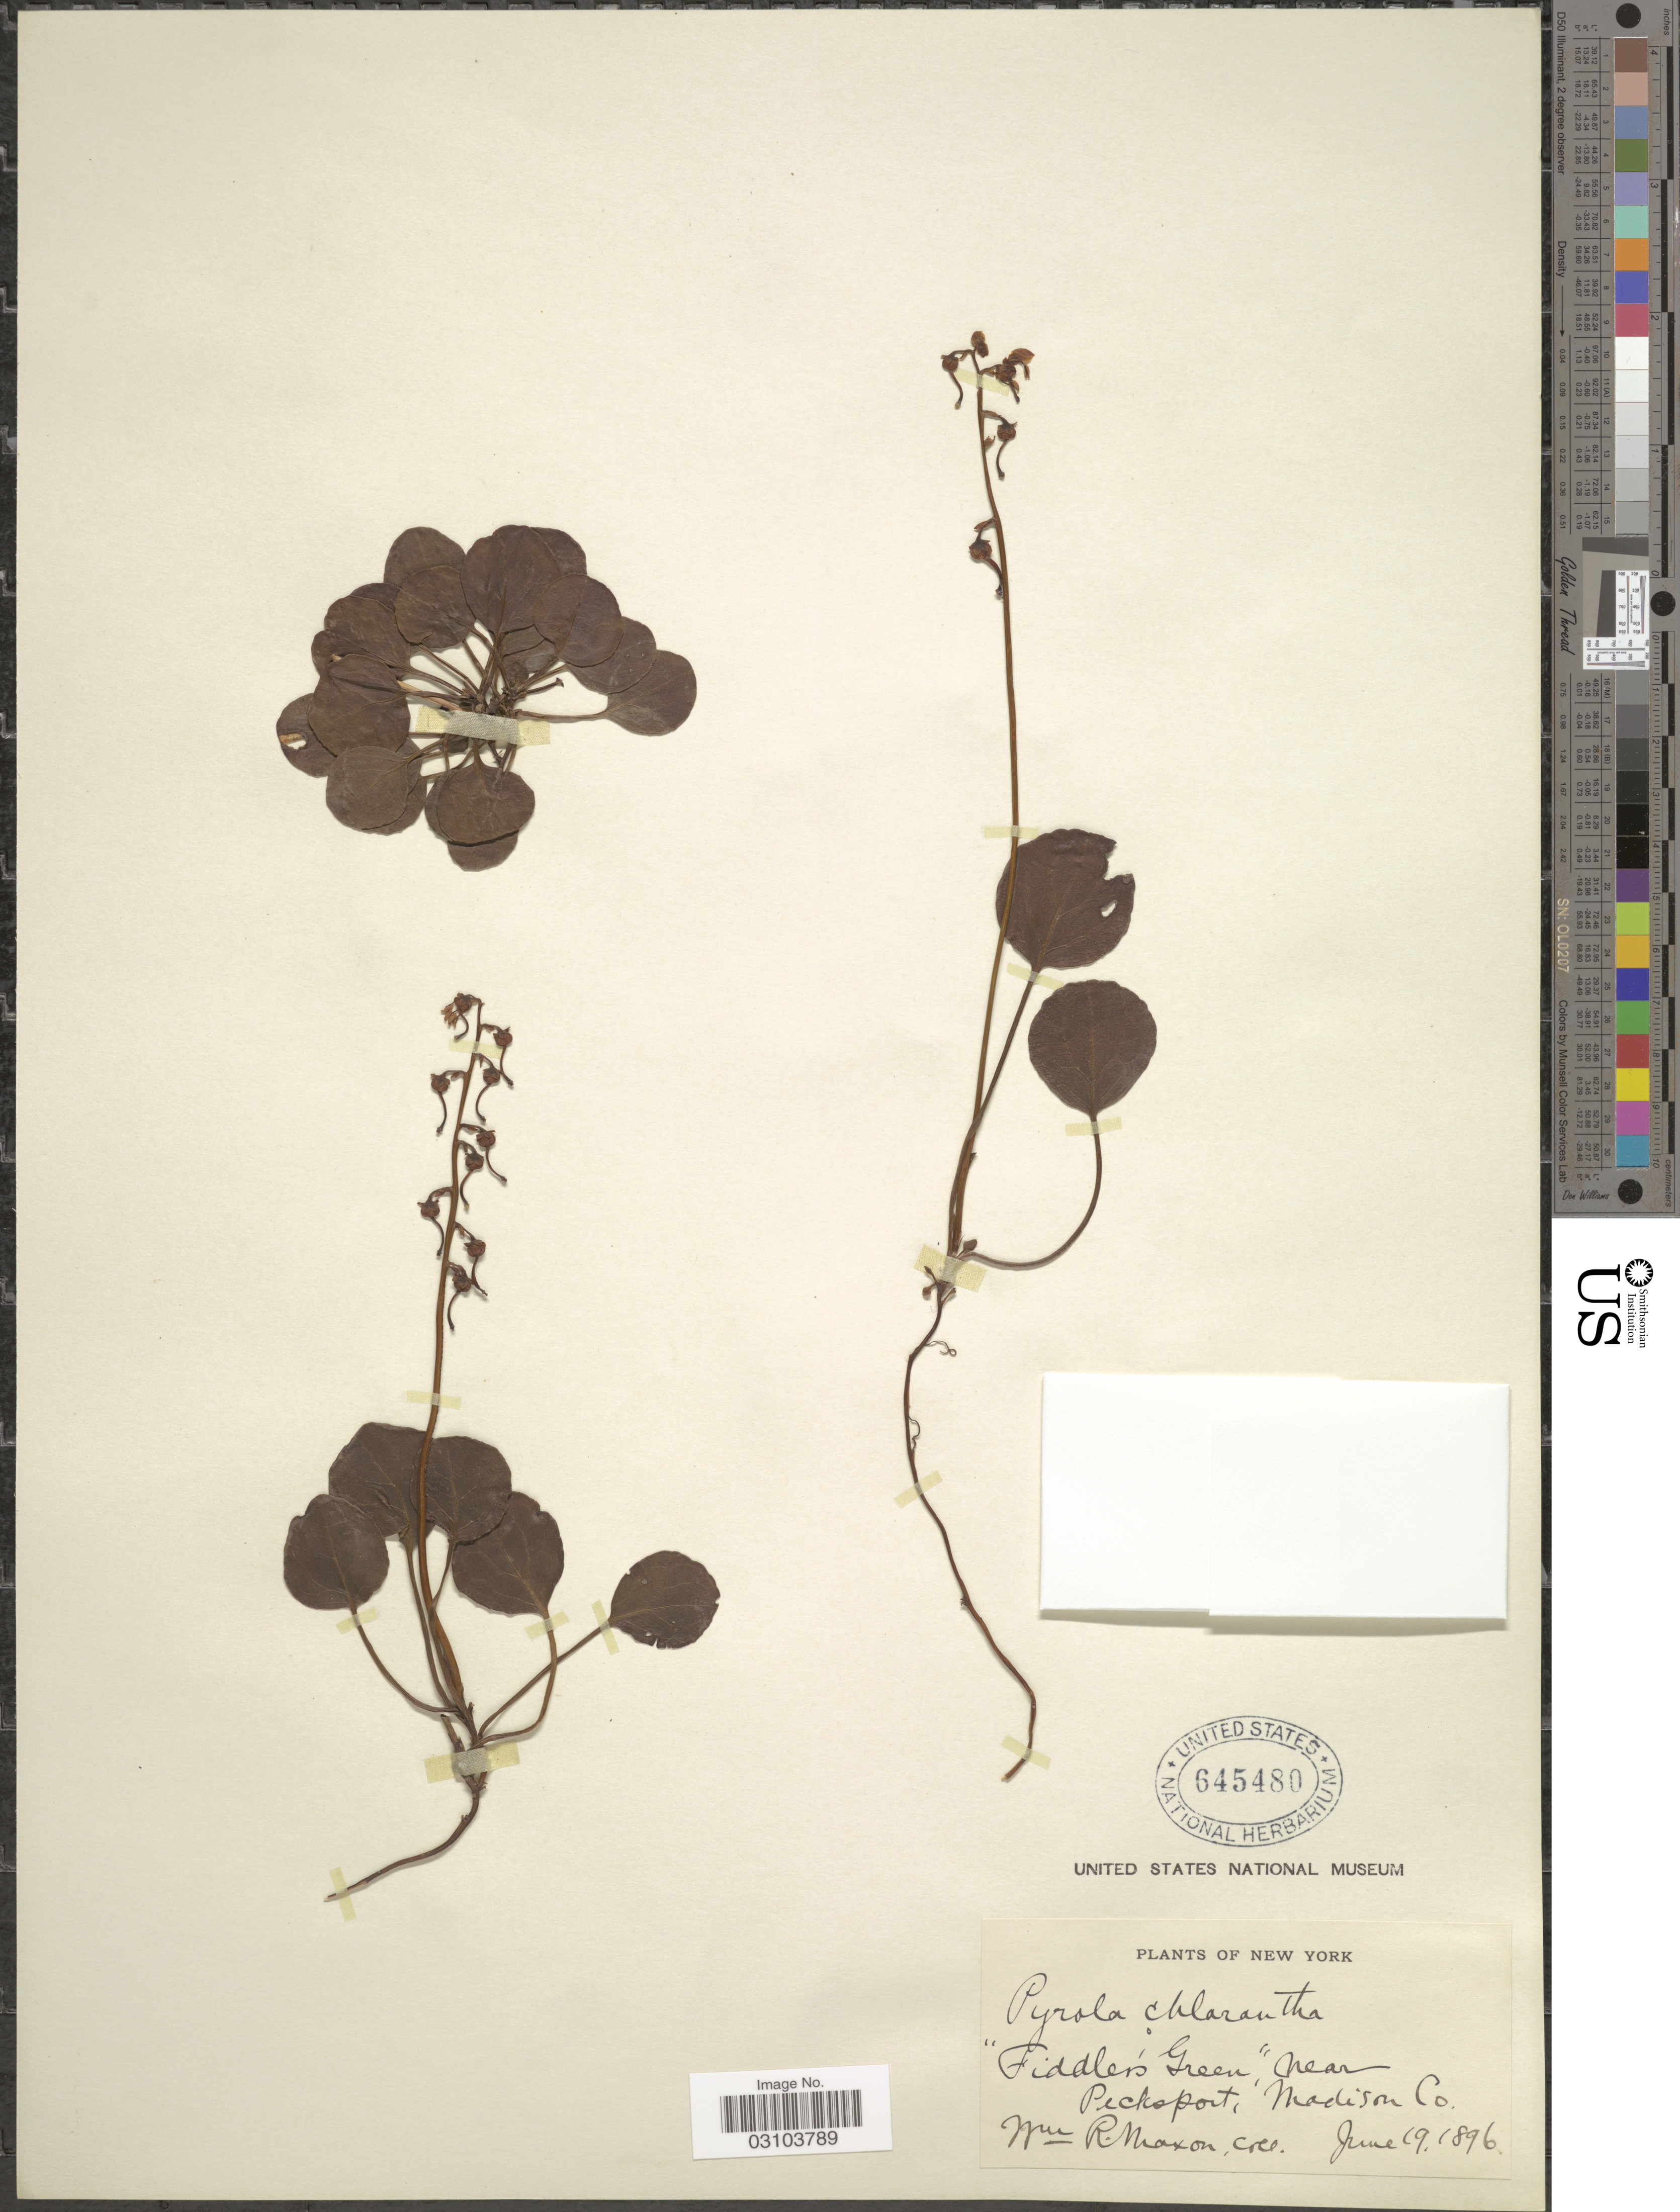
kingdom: Plantae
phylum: Tracheophyta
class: Magnoliopsida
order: Ericales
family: Ericaceae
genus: Pyrola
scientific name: Pyrola chlorantha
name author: Schweigg.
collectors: W. R. Maxon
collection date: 1896-06-19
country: United States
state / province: New York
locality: Fiddler's Green,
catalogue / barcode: US 645480